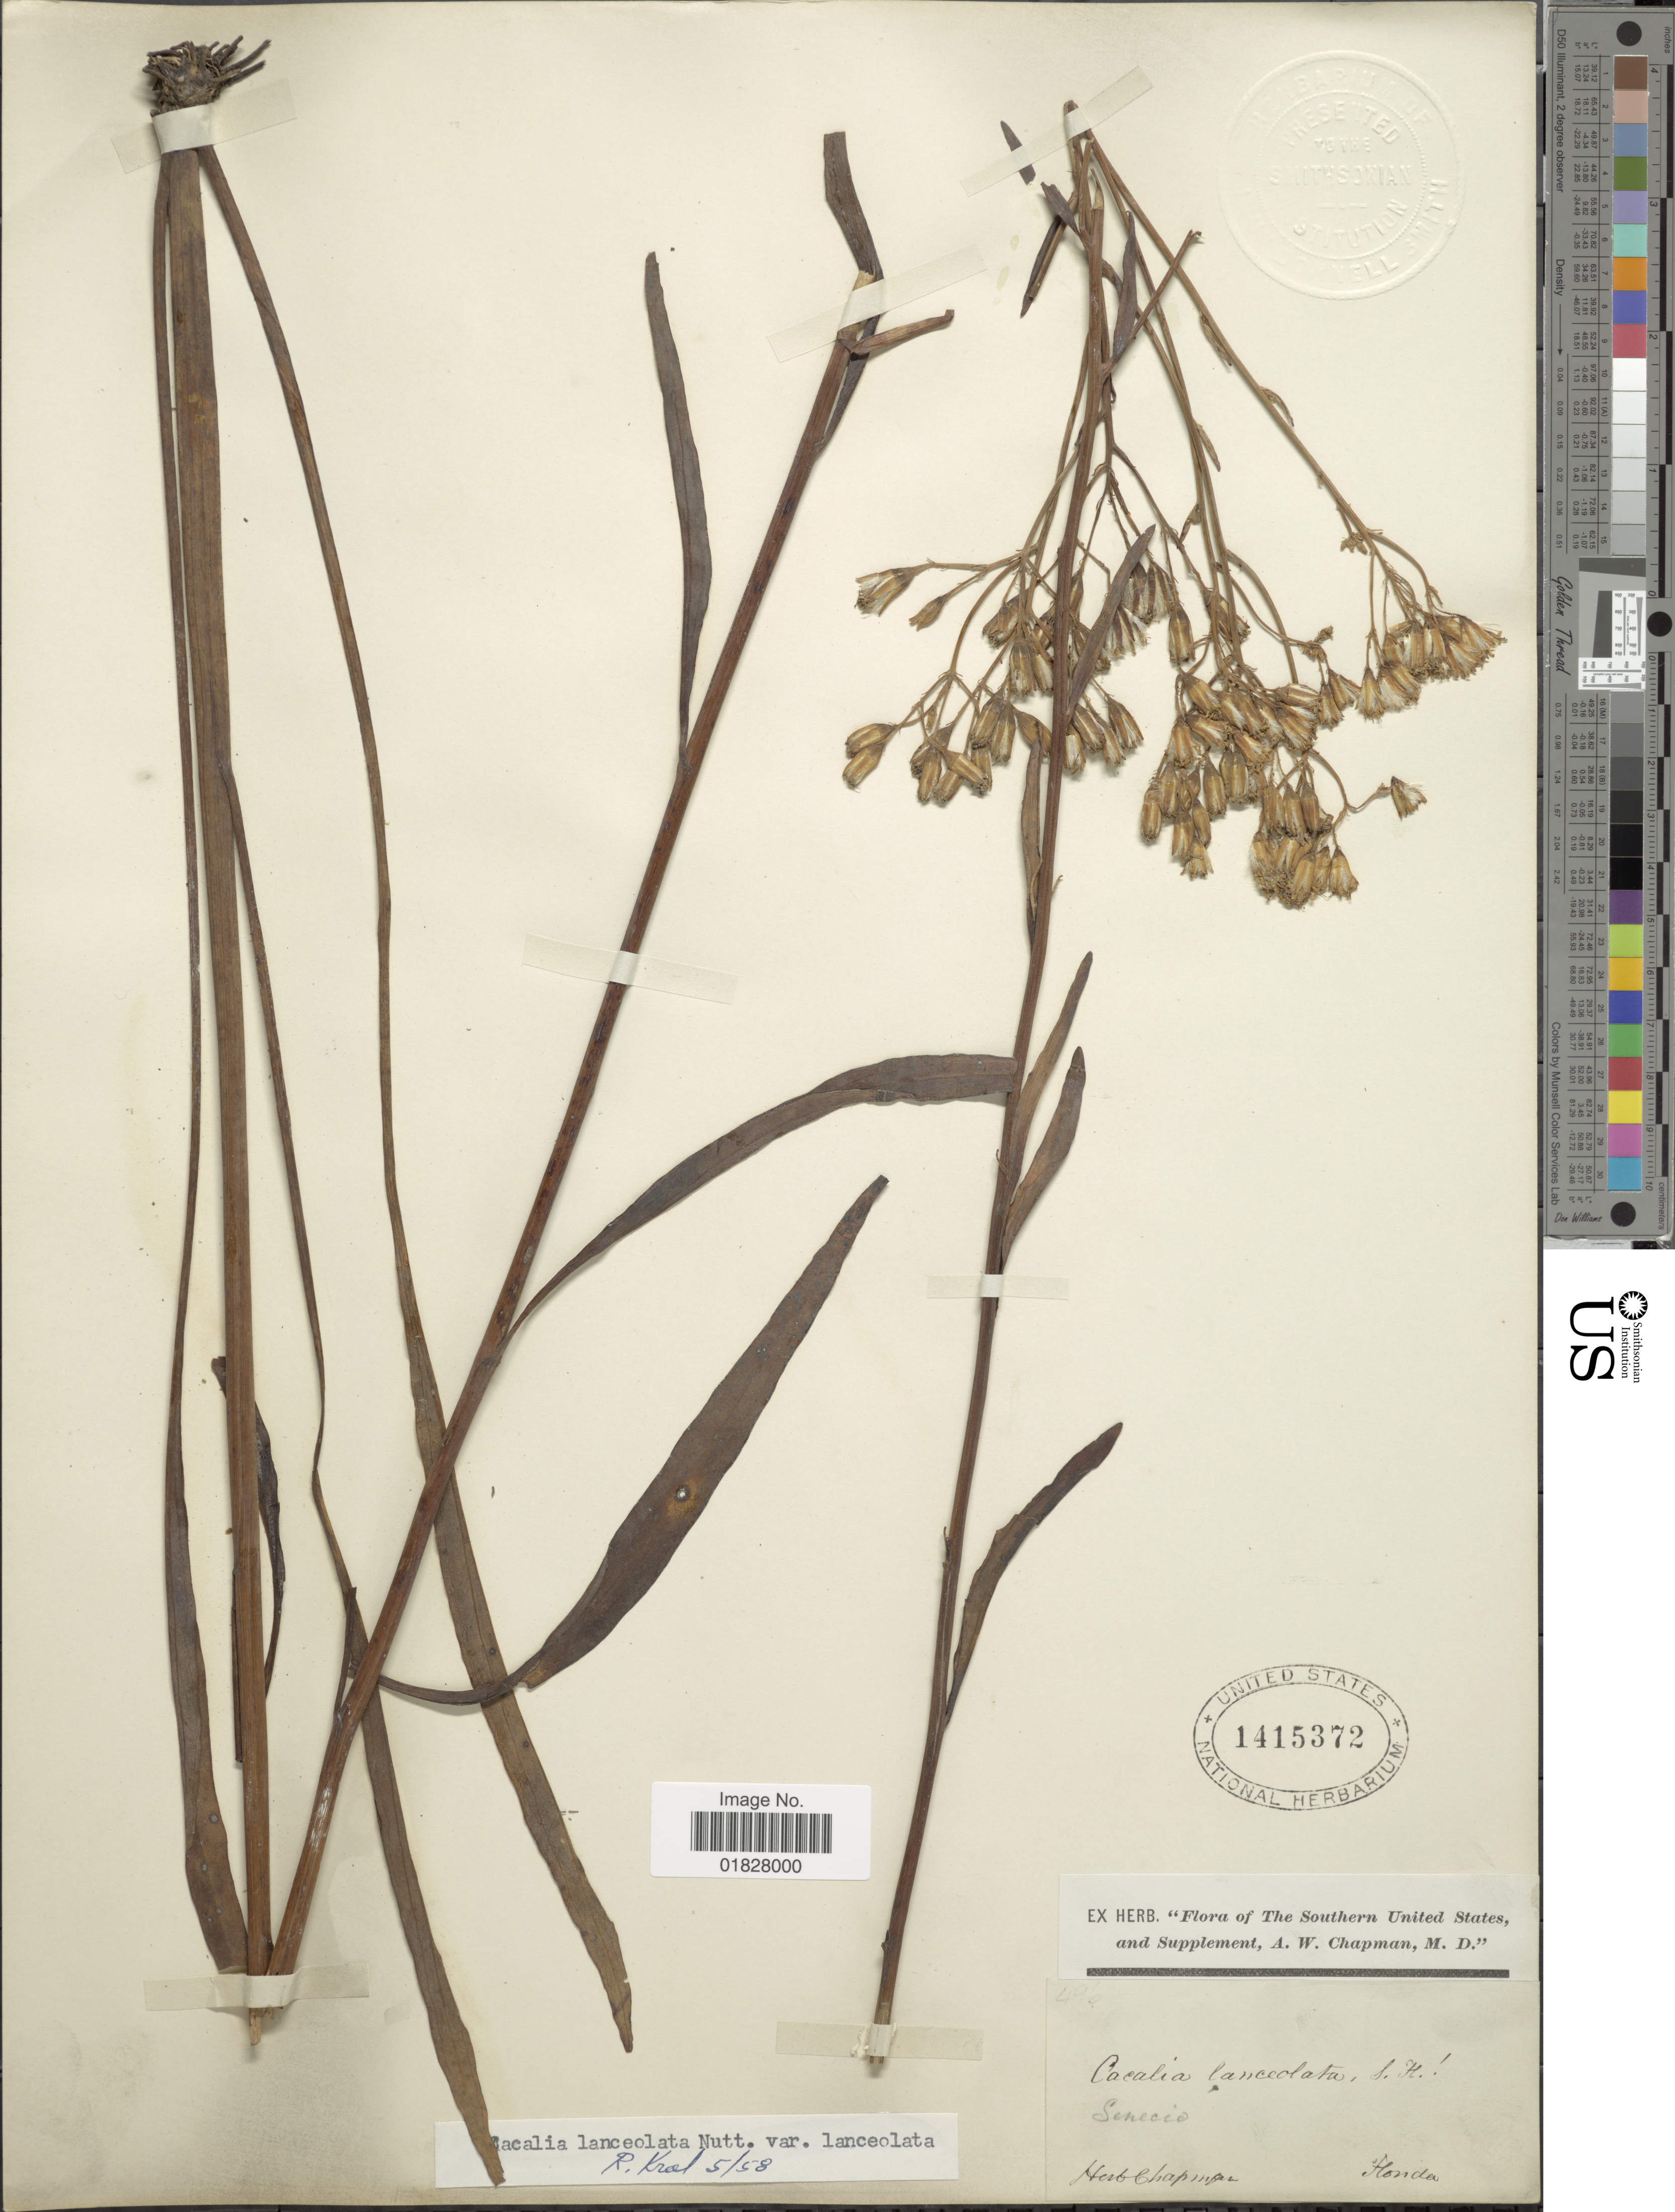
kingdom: Plantae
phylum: Tracheophyta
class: Magnoliopsida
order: Asterales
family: Asteraceae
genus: Arnoglossum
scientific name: Arnoglossum ovatum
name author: (Walter) H. Rob.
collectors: A. W. Chapman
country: United States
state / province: Florida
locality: Southern United States, and Supplement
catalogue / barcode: US 1415372